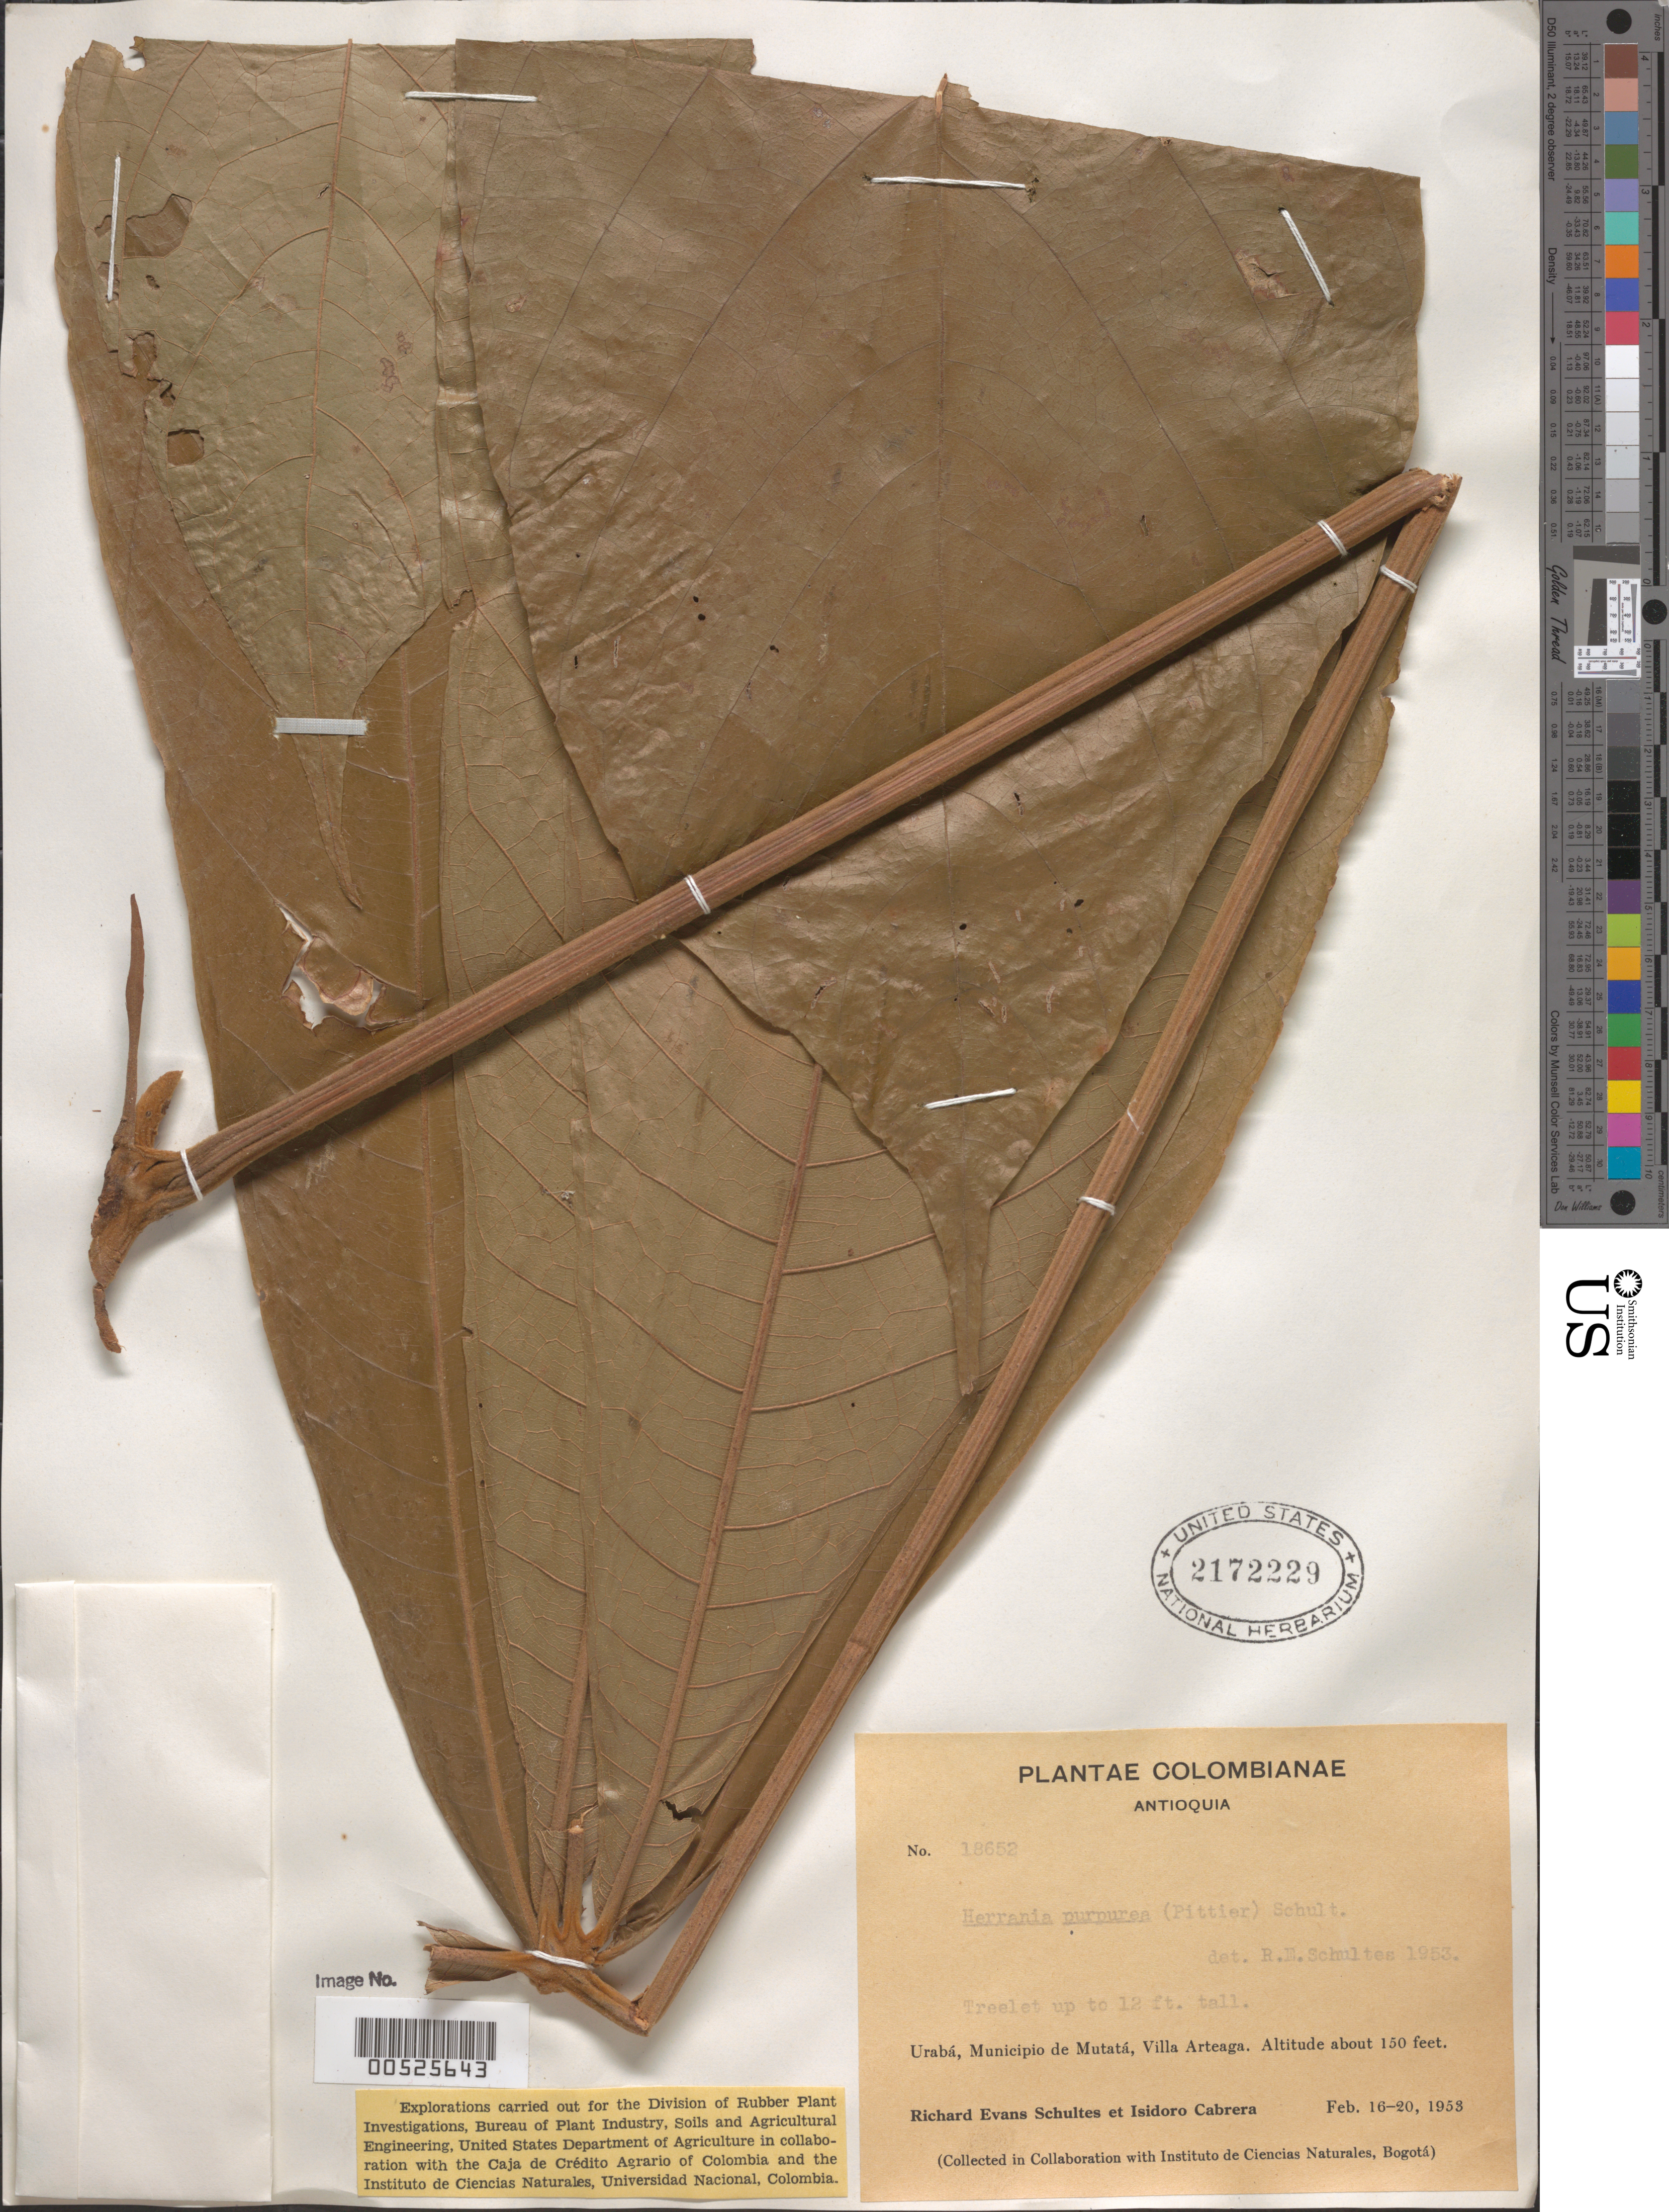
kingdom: Plantae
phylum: Tracheophyta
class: Magnoliopsida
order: Malvales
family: Malvaceae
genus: Theobroma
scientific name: Theobroma purpureum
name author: Pittier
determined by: Dorr, L. J., (BOT), Smithsonian Institution - National Museum of Natural History (UNITED STATES)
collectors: R. E. Schultes & I. Cabrera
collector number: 18652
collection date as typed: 16 Feb 1953 to 20 Feb 1953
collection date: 1953-02-16/1953-02-20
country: Colombia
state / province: Antioquia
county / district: Mutatá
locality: Urabá, Villa Arteaga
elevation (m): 46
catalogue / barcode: US 2172229